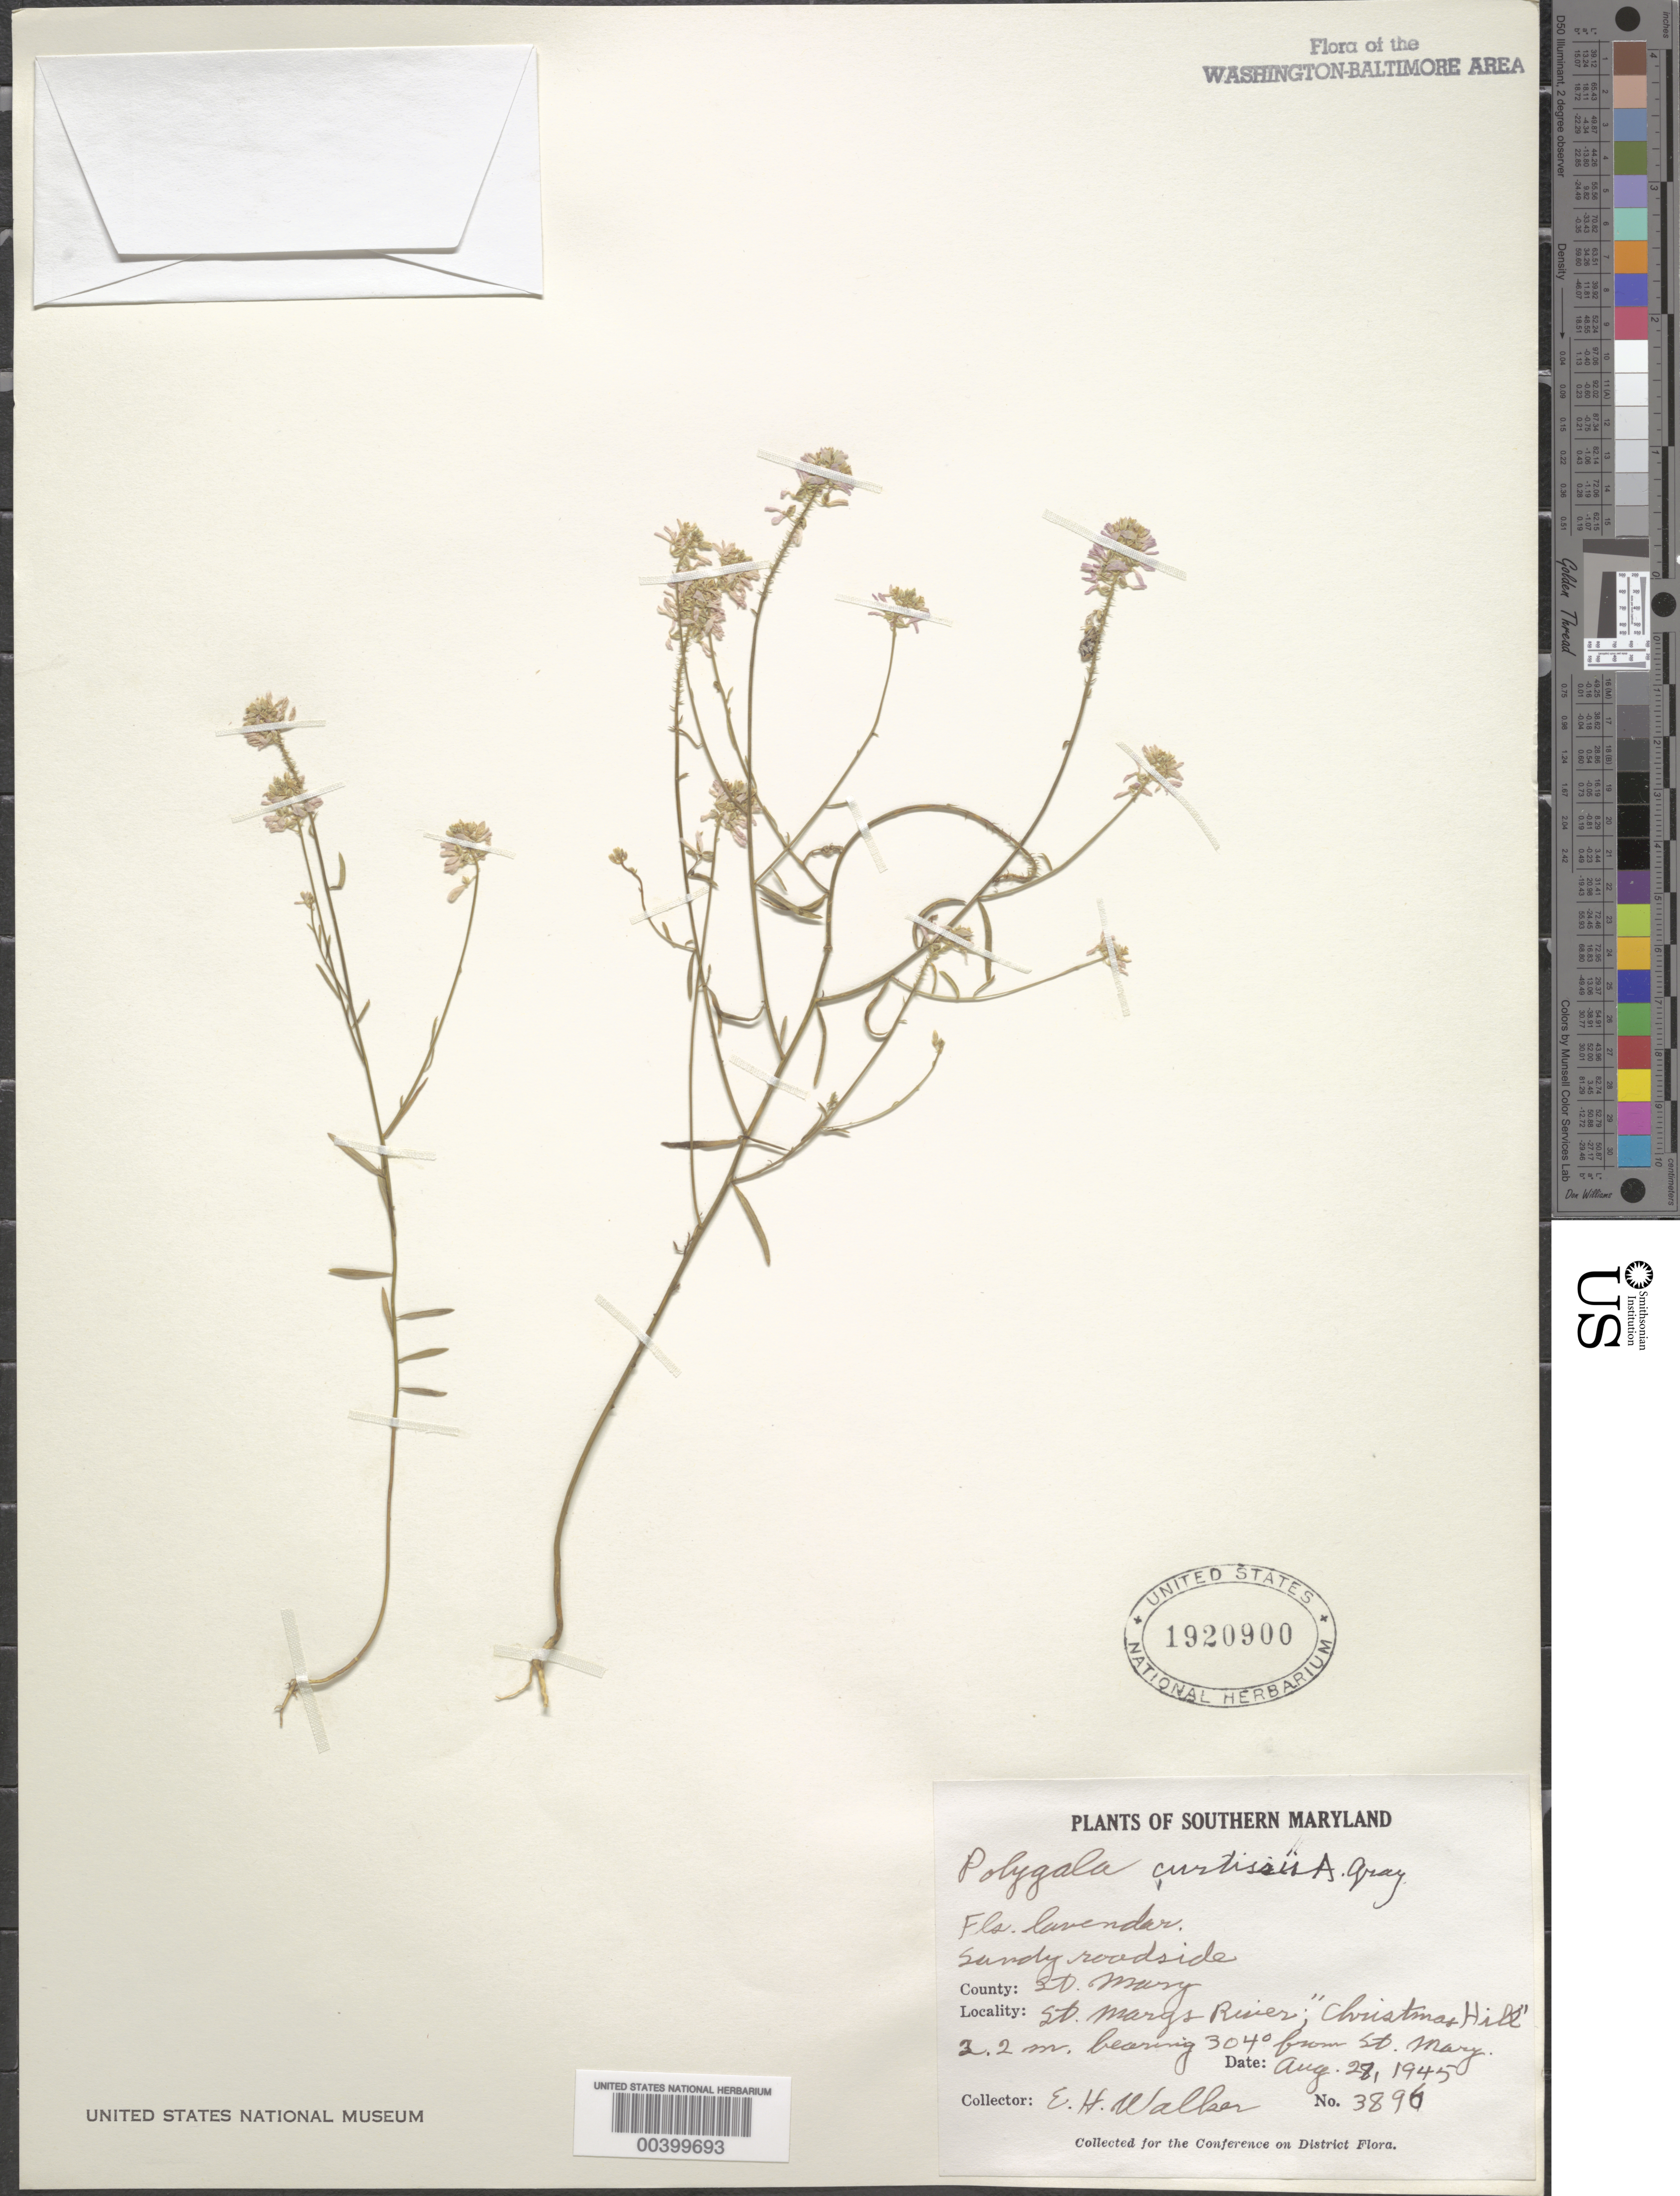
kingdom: Plantae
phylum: Tracheophyta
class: Magnoliopsida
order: Fabales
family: Polygalaceae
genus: Polygala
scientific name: Polygala curtissii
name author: A. Gray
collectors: E. H. Walker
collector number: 3896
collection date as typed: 28 Aug 1945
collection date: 1945-08-28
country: United States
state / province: Maryland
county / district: St. Mary's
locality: St. Marys River, Christmas Hill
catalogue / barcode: US 1920900